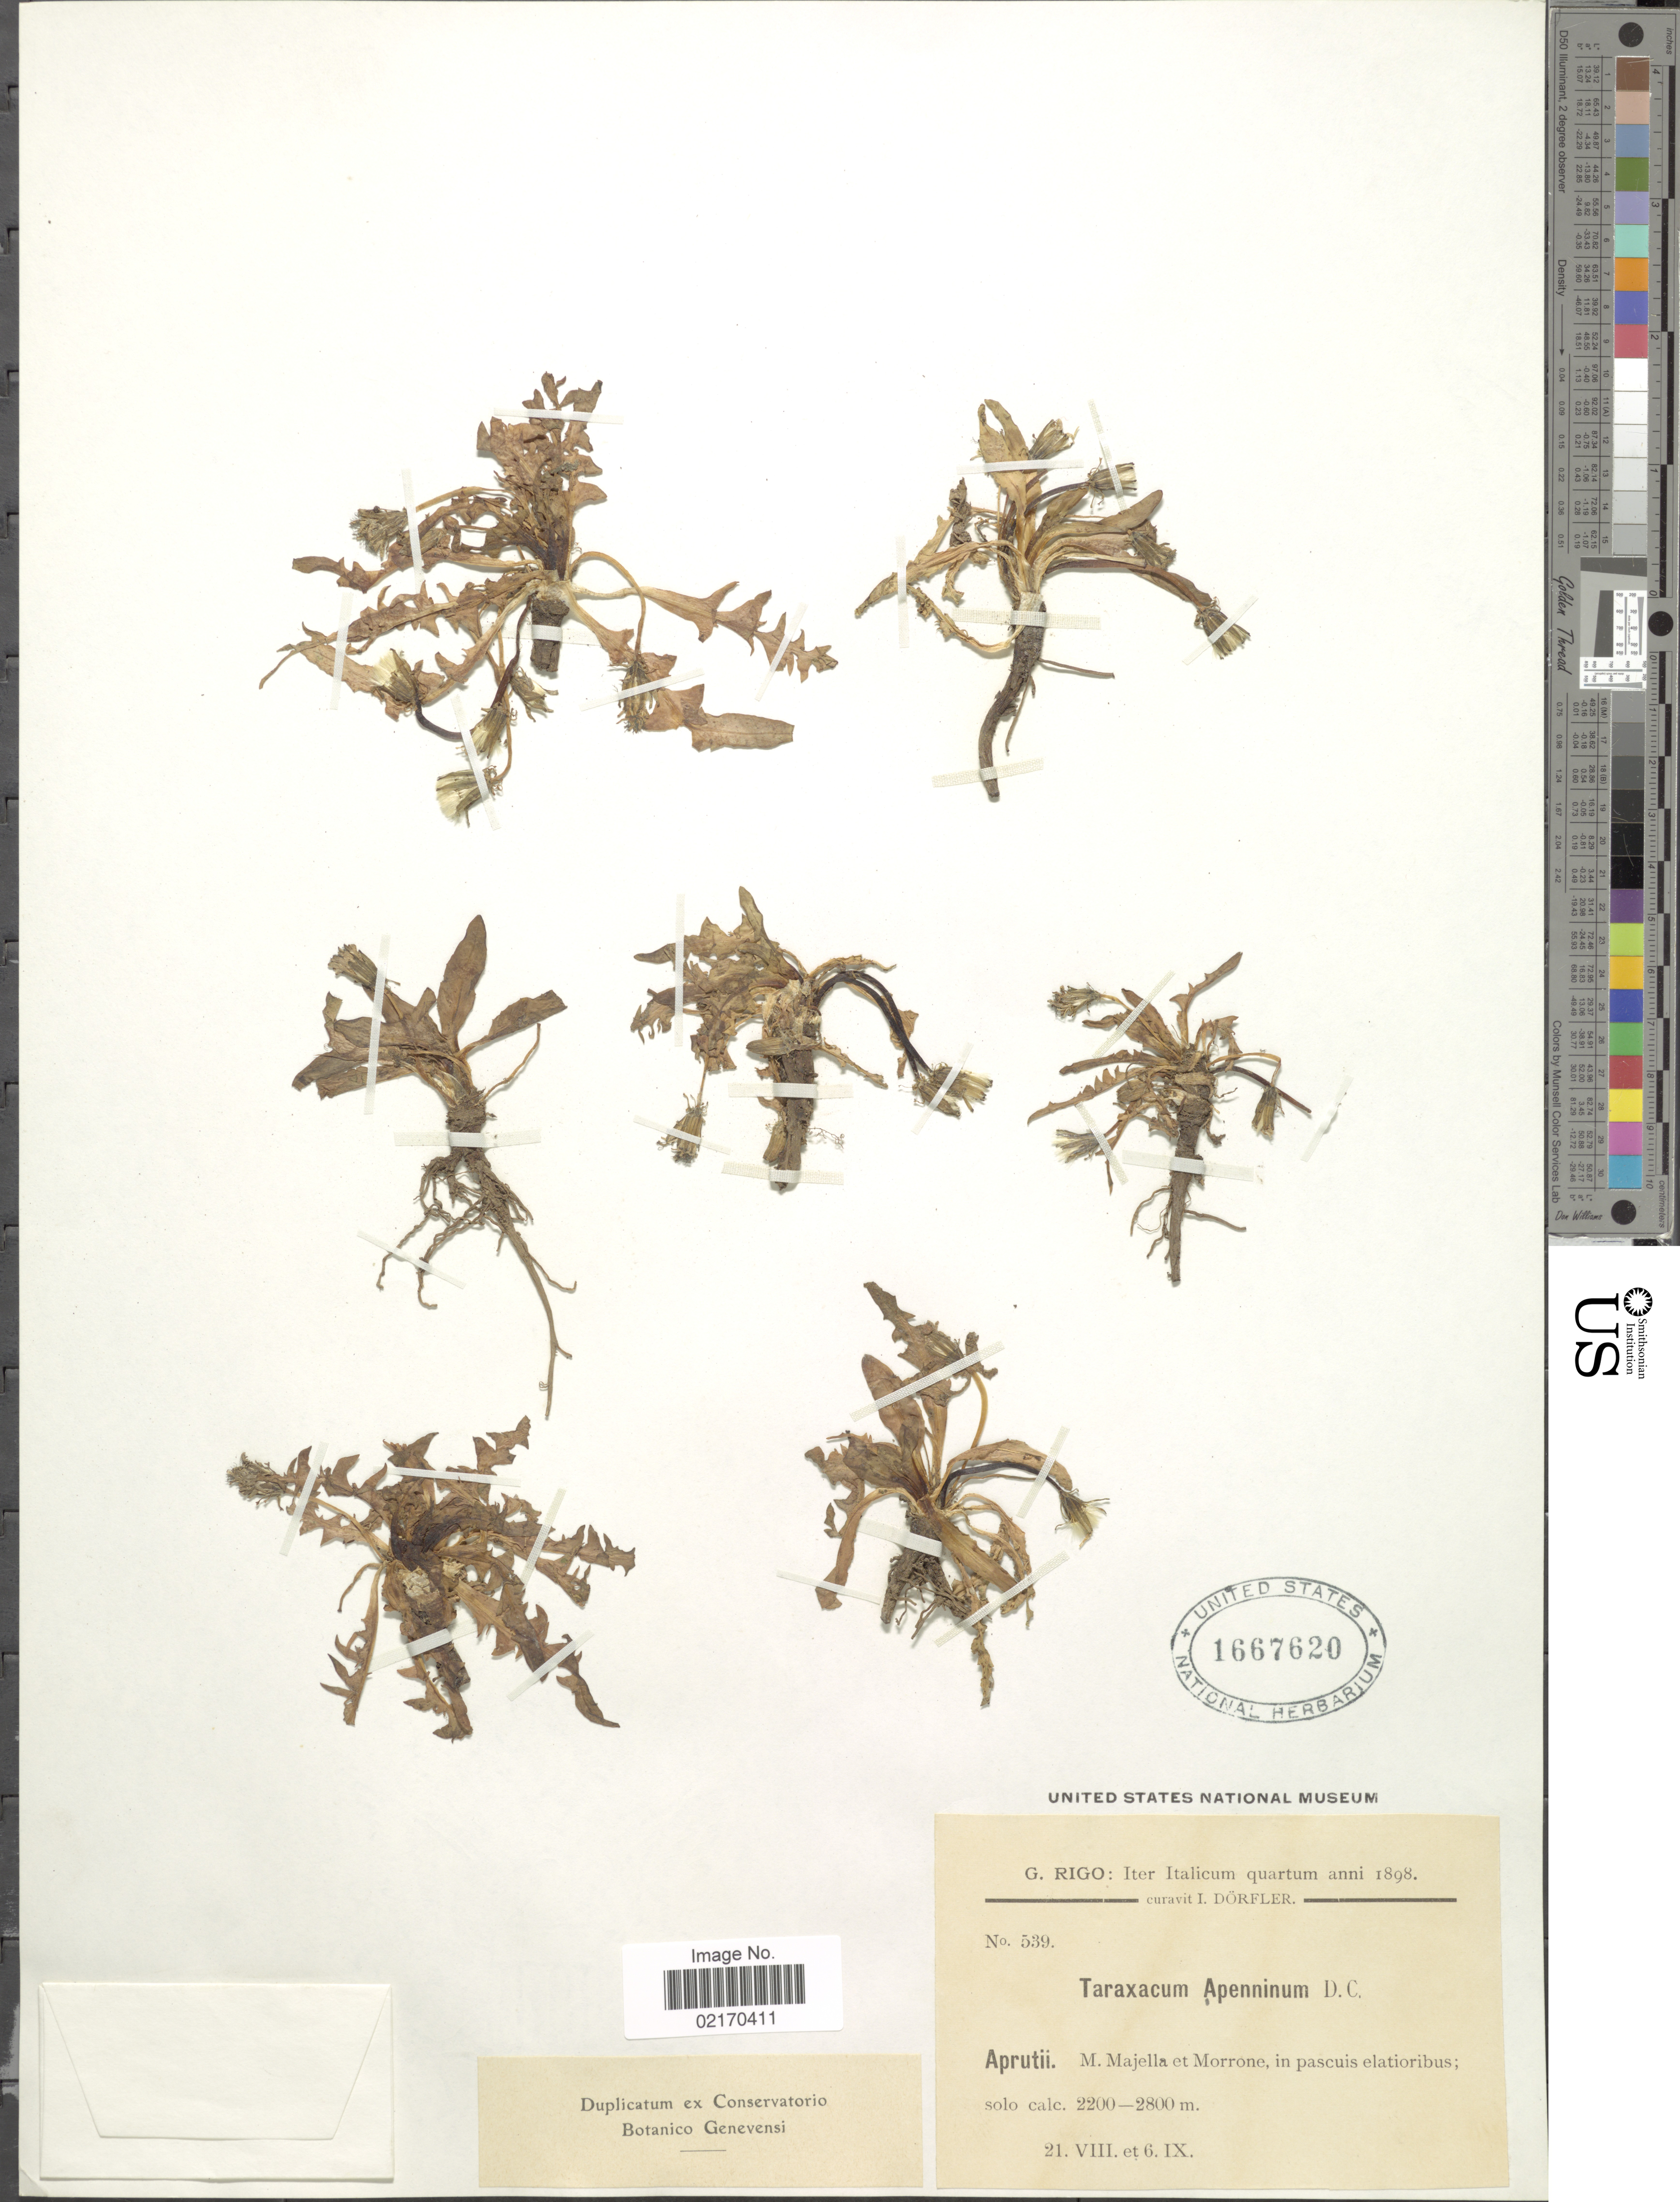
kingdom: Plantae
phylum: Tracheophyta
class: Magnoliopsida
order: Asterales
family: Asteraceae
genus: Taraxacum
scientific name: Taraxacum apenninum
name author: (Ten.) DC.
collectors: G. Rigo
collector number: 539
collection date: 1898-08-21/1898-09-06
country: Italy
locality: Iter Italicum, Aprutii, M. Majella et Morrone, in pascuis elatioribus.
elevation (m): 2200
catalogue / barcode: US 1667620